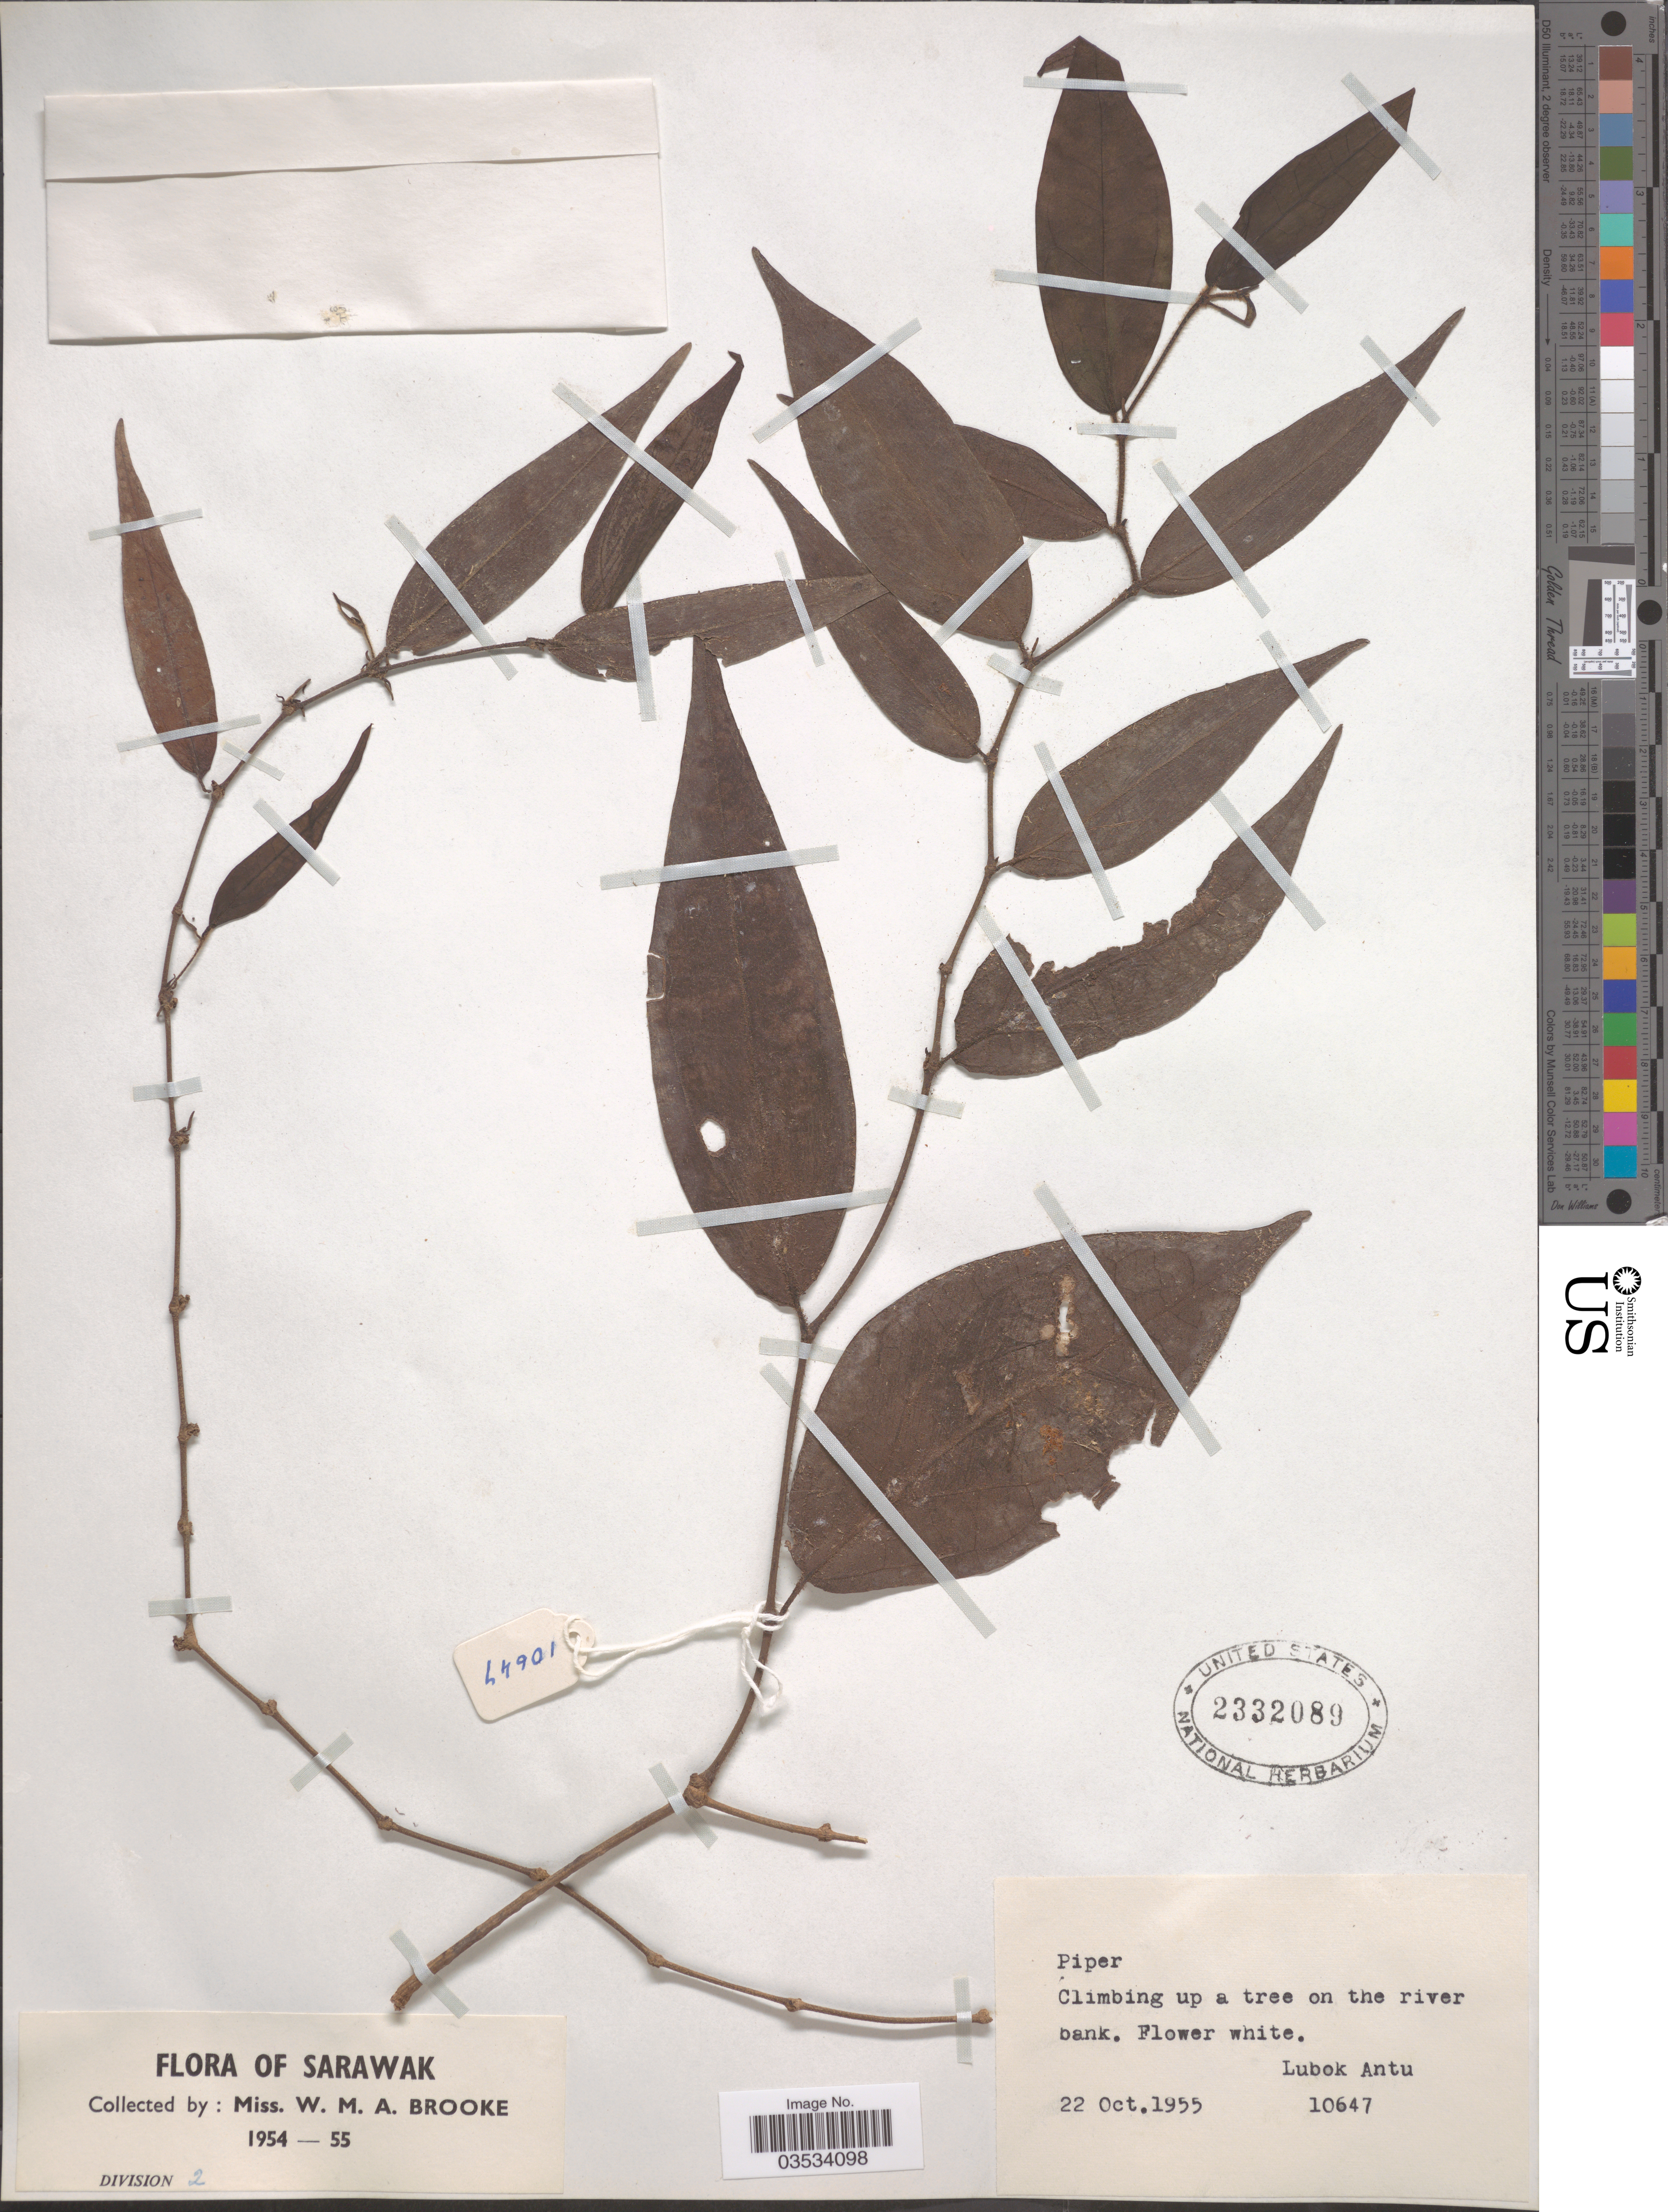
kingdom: Plantae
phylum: Tracheophyta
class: Magnoliopsida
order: Piperales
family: Piperaceae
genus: Piper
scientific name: Piper sp.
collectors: W. Brooke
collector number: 10647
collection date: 1955-10-22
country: Malaysia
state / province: Sarawak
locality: Division 2. [unsure placement] Lubok Antu.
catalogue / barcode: US 2332089